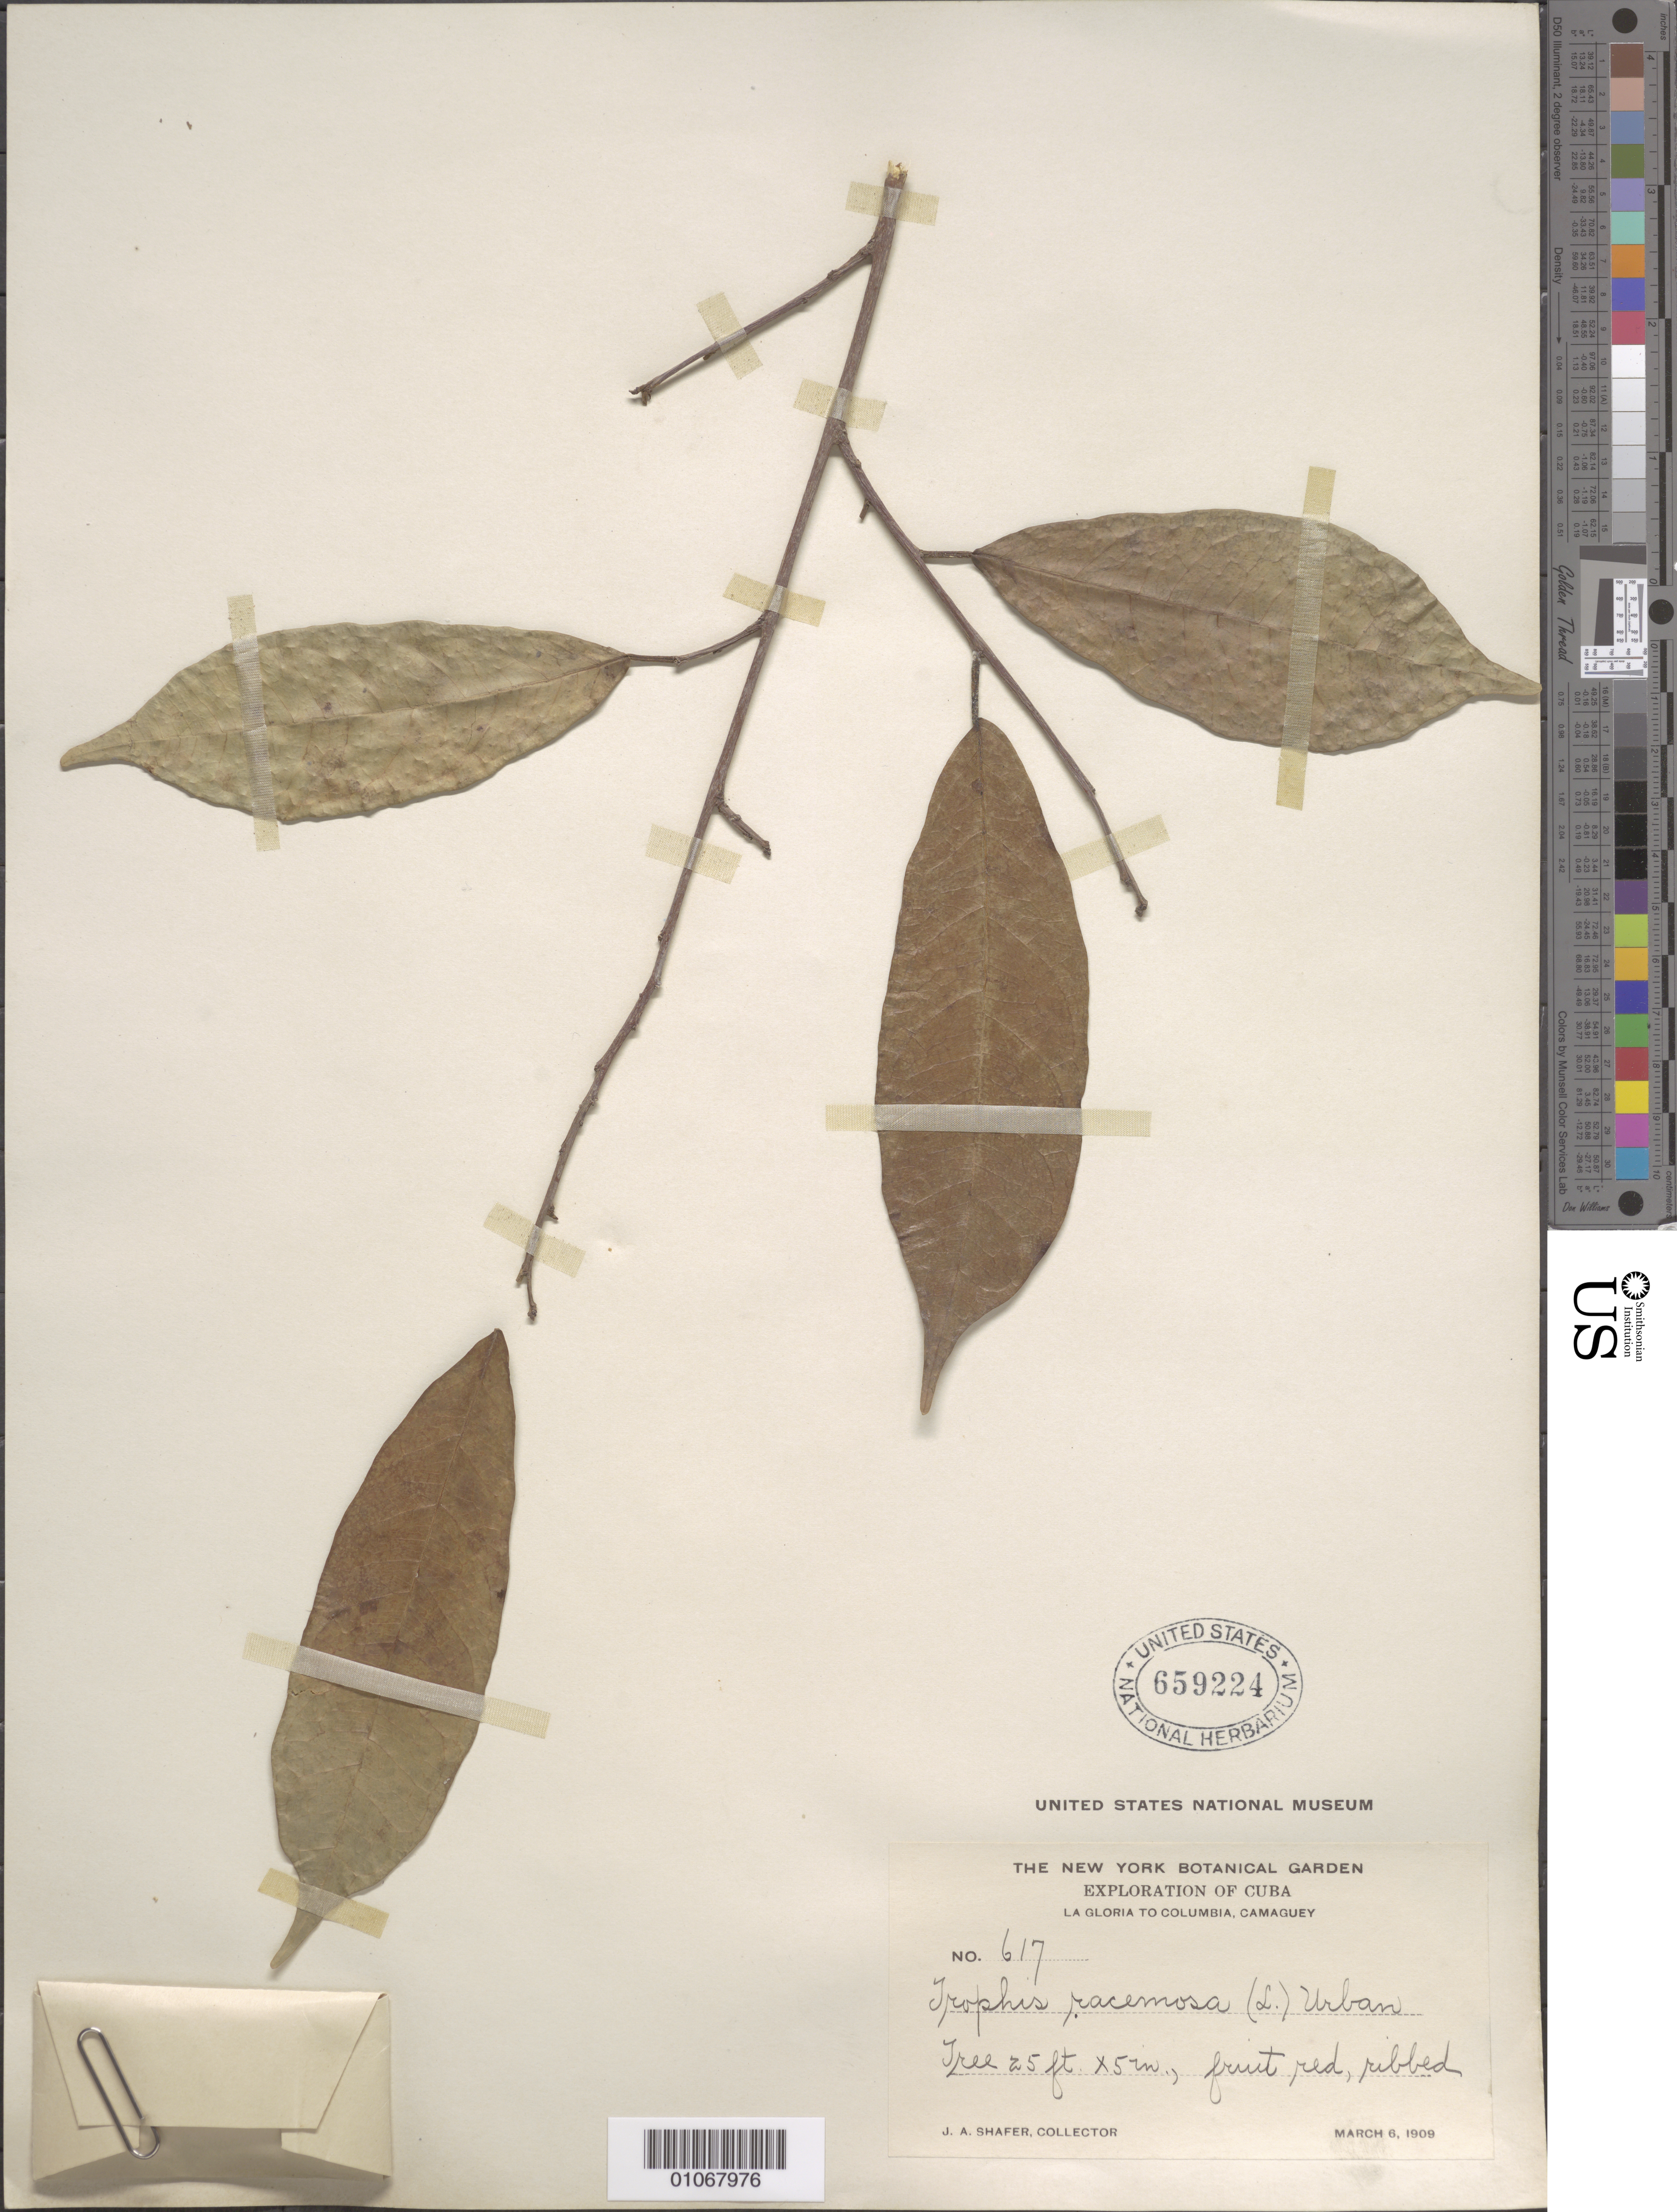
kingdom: Plantae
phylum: Tracheophyta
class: Magnoliopsida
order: Rosales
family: Moraceae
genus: Trophis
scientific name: Trophis racemosa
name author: (L.) Urb.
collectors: J. A. Shafer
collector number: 617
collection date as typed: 06 Mar 1909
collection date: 1909-03-06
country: Cuba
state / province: Camagüey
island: Cuba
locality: La Gloria to Columbia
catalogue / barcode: US 659224